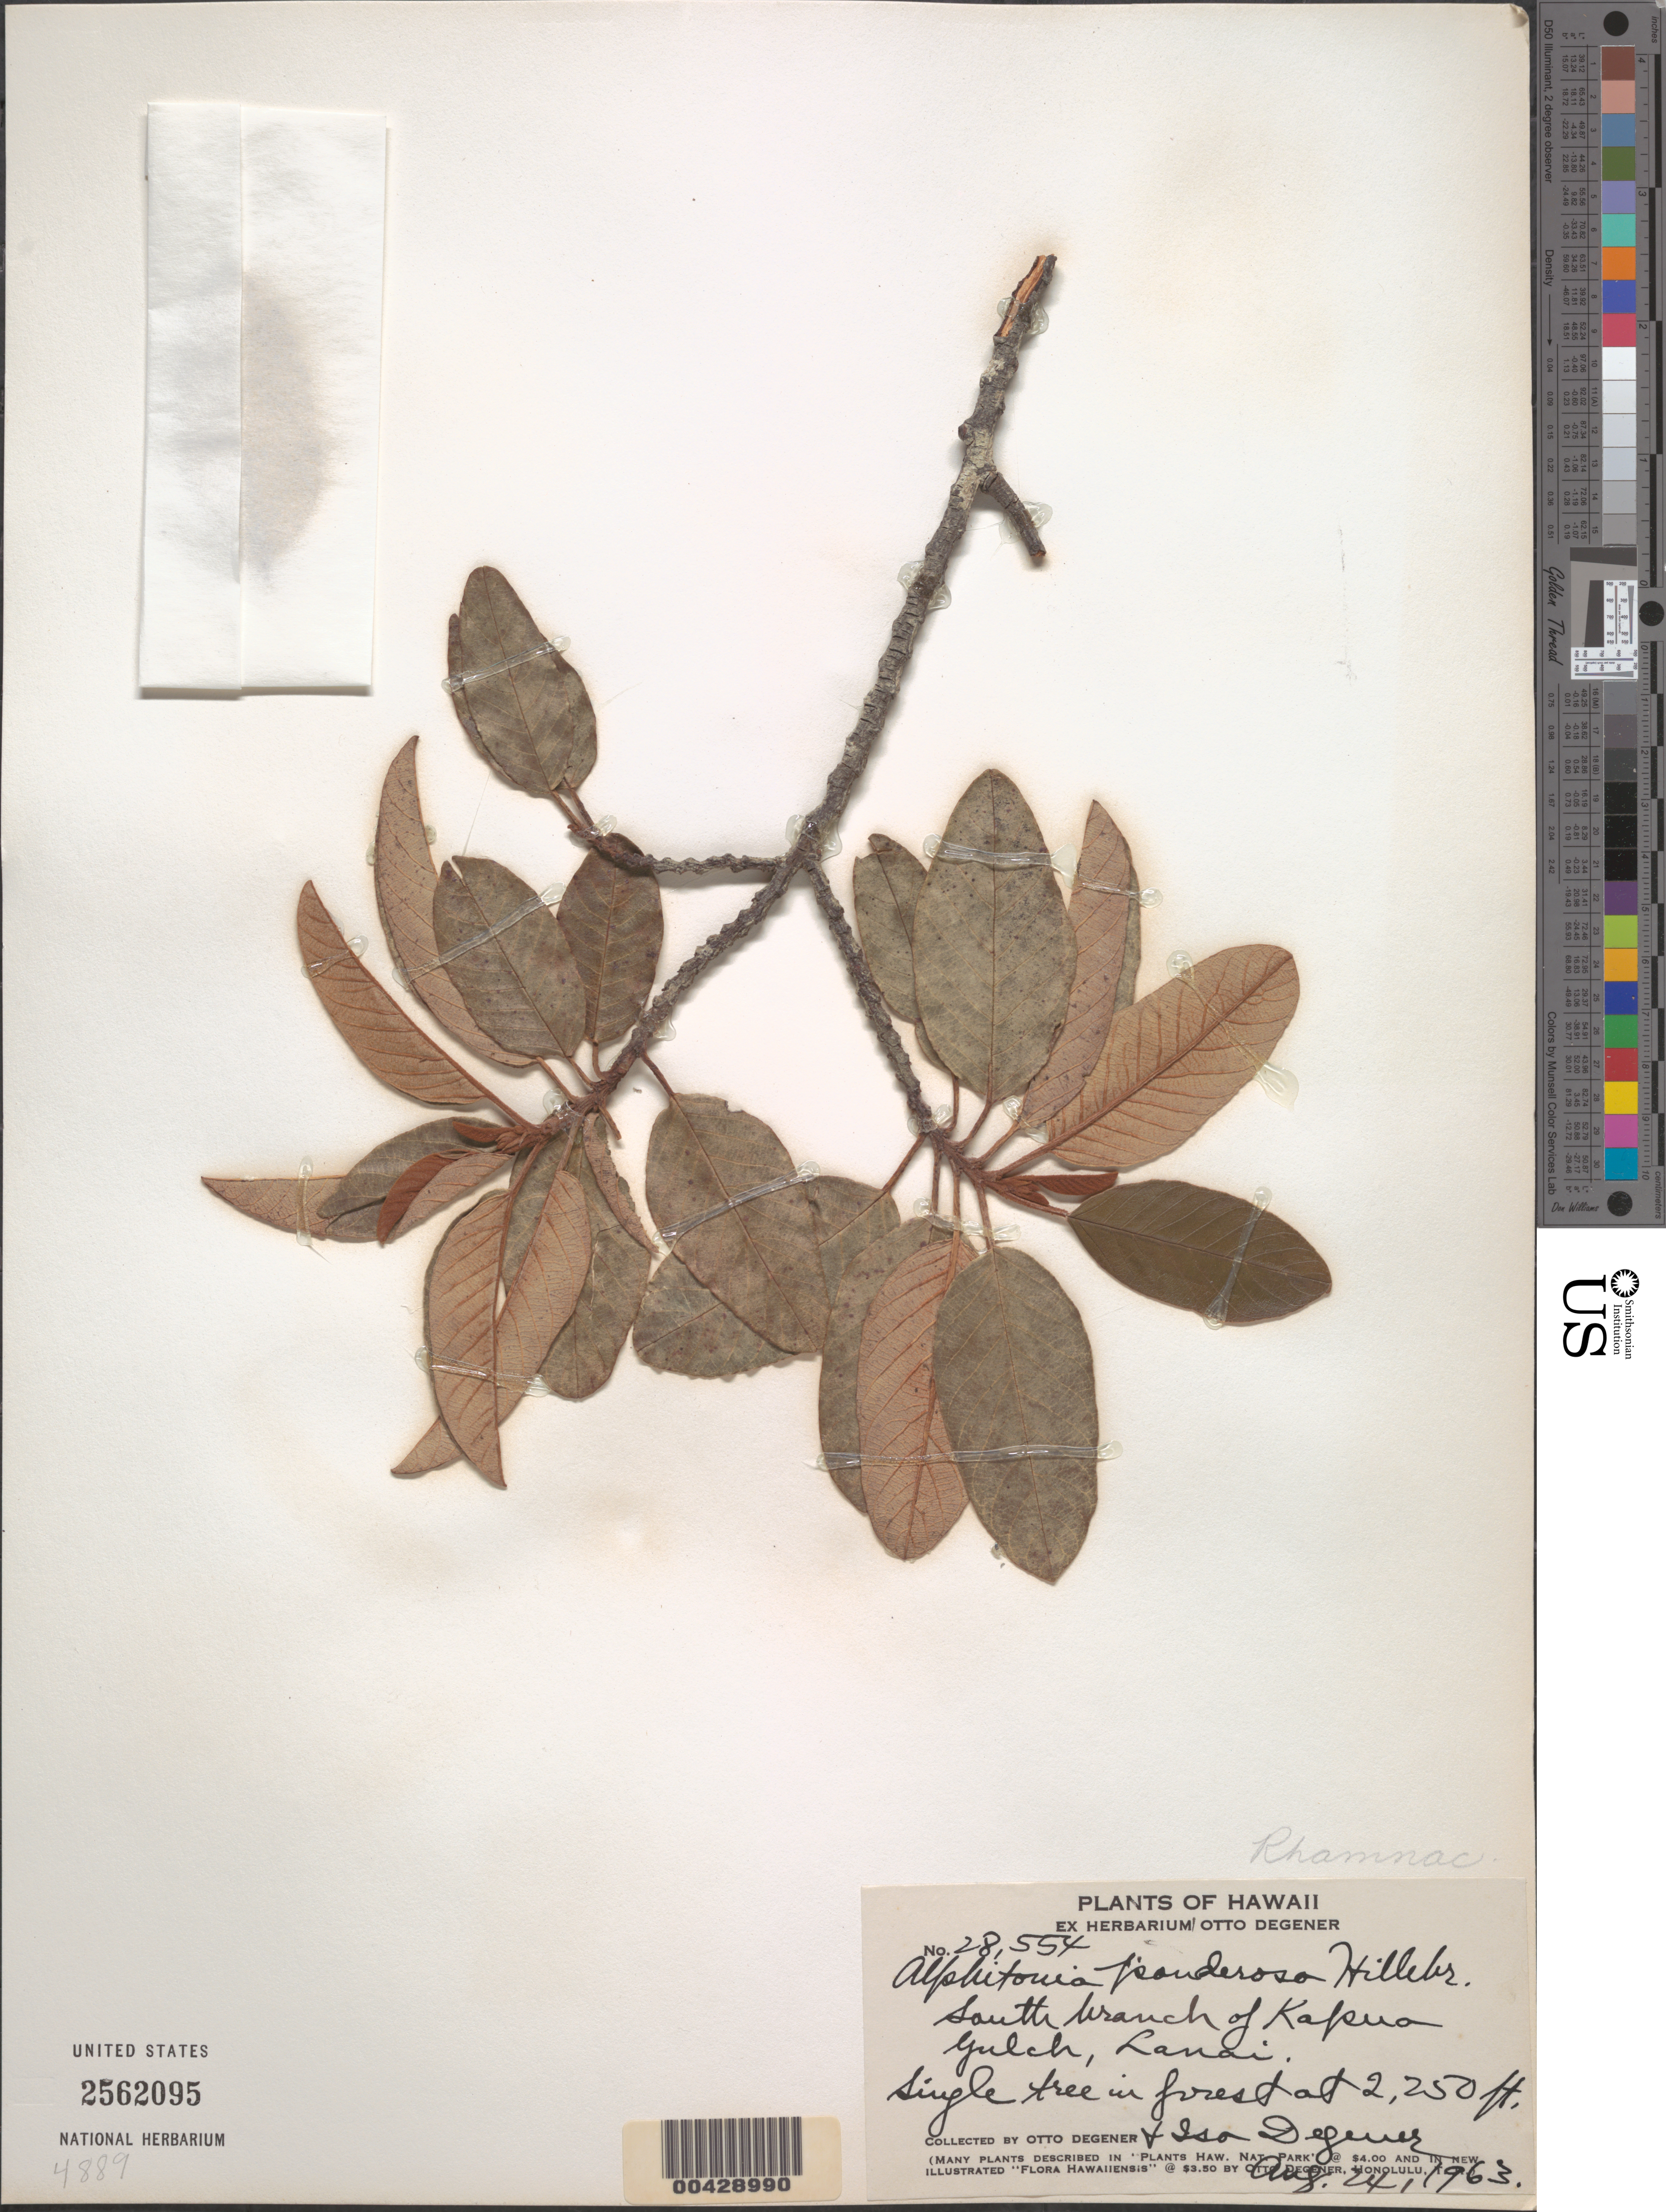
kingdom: Plantae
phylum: Tracheophyta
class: Magnoliopsida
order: Rosales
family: Rhamnaceae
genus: Alphitonia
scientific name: Alphitonia ponderosa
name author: Hillebr.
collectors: O. Degener & I. Degener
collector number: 28554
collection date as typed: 24 Aug 1963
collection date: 1963-08-24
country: United States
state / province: Hawaii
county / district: Maui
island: Lana'i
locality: South branch of Kapua Gulch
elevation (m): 686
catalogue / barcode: US 2562095